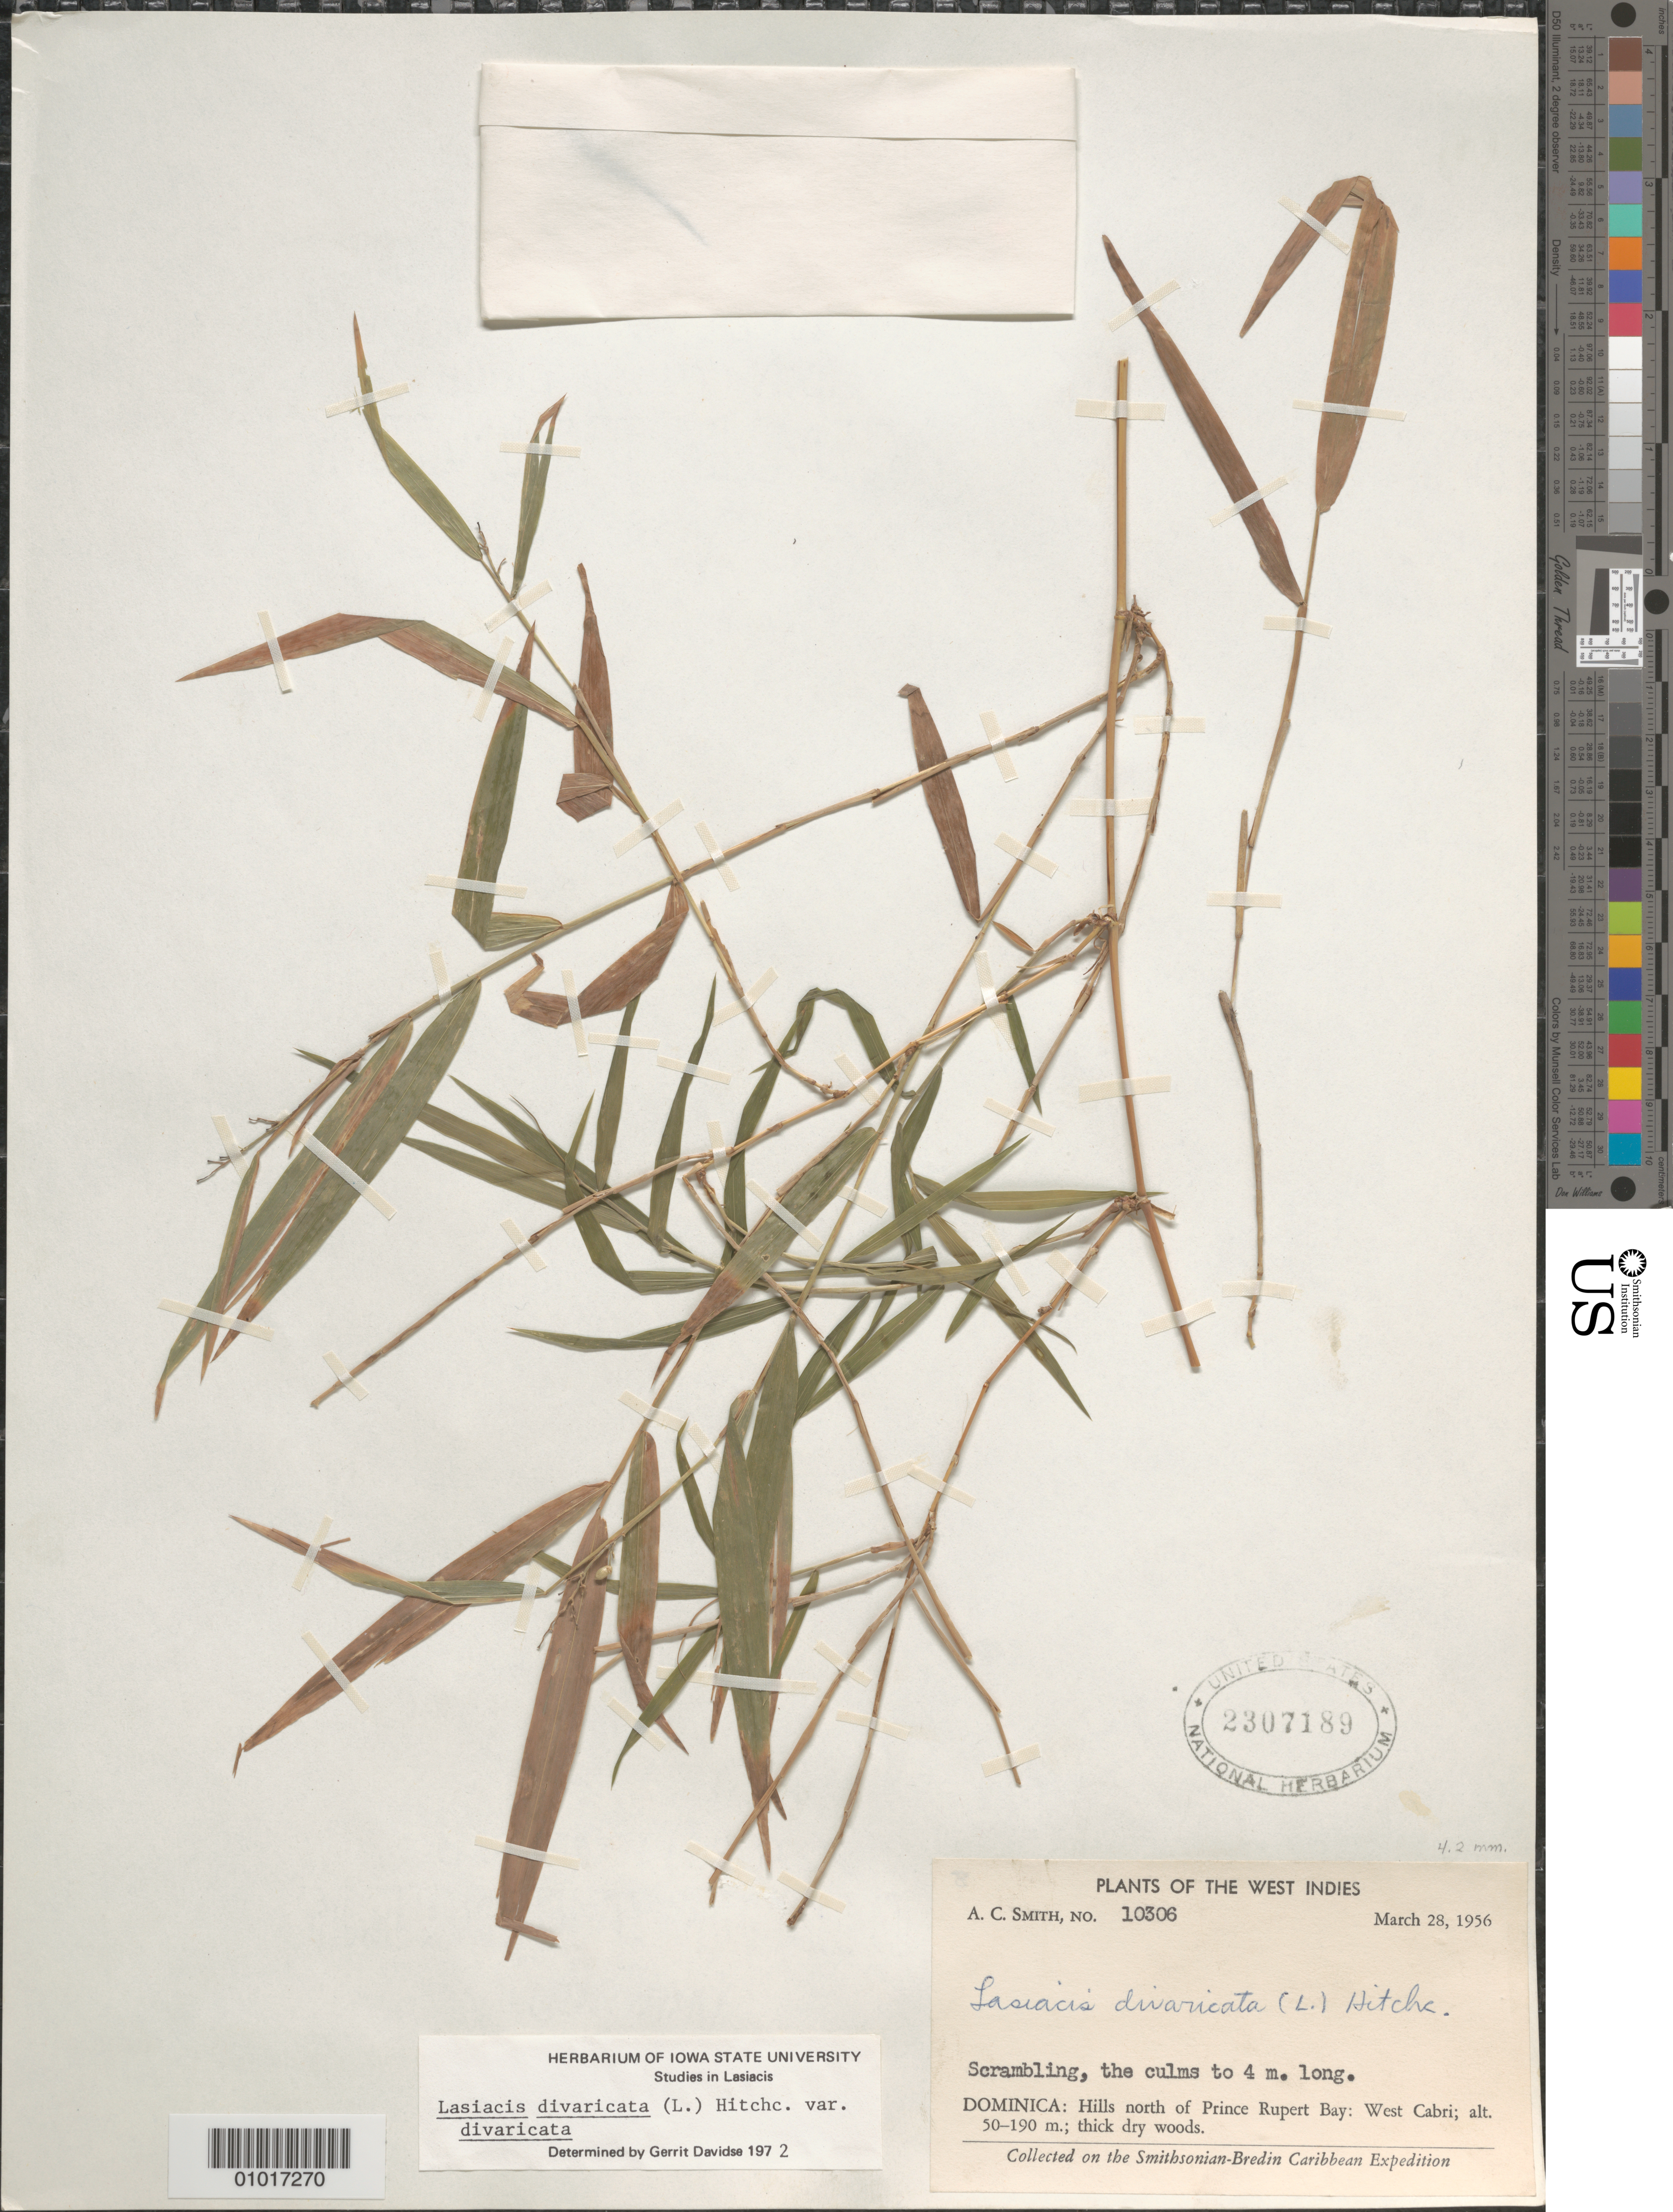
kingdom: Plantae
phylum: Tracheophyta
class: Liliopsida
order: Poales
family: Poaceae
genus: Lasiacis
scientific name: Lasiacis divaricata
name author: (L.) Hitchc.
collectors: A. C. Smith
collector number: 10306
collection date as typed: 28 Mar 1956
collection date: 1956-03-28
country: Dominica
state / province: St. John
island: Dominica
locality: Dominica: Hills north of Prince Rupert Bay: West Cabri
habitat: thick dry woods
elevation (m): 50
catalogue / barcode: US 2307189